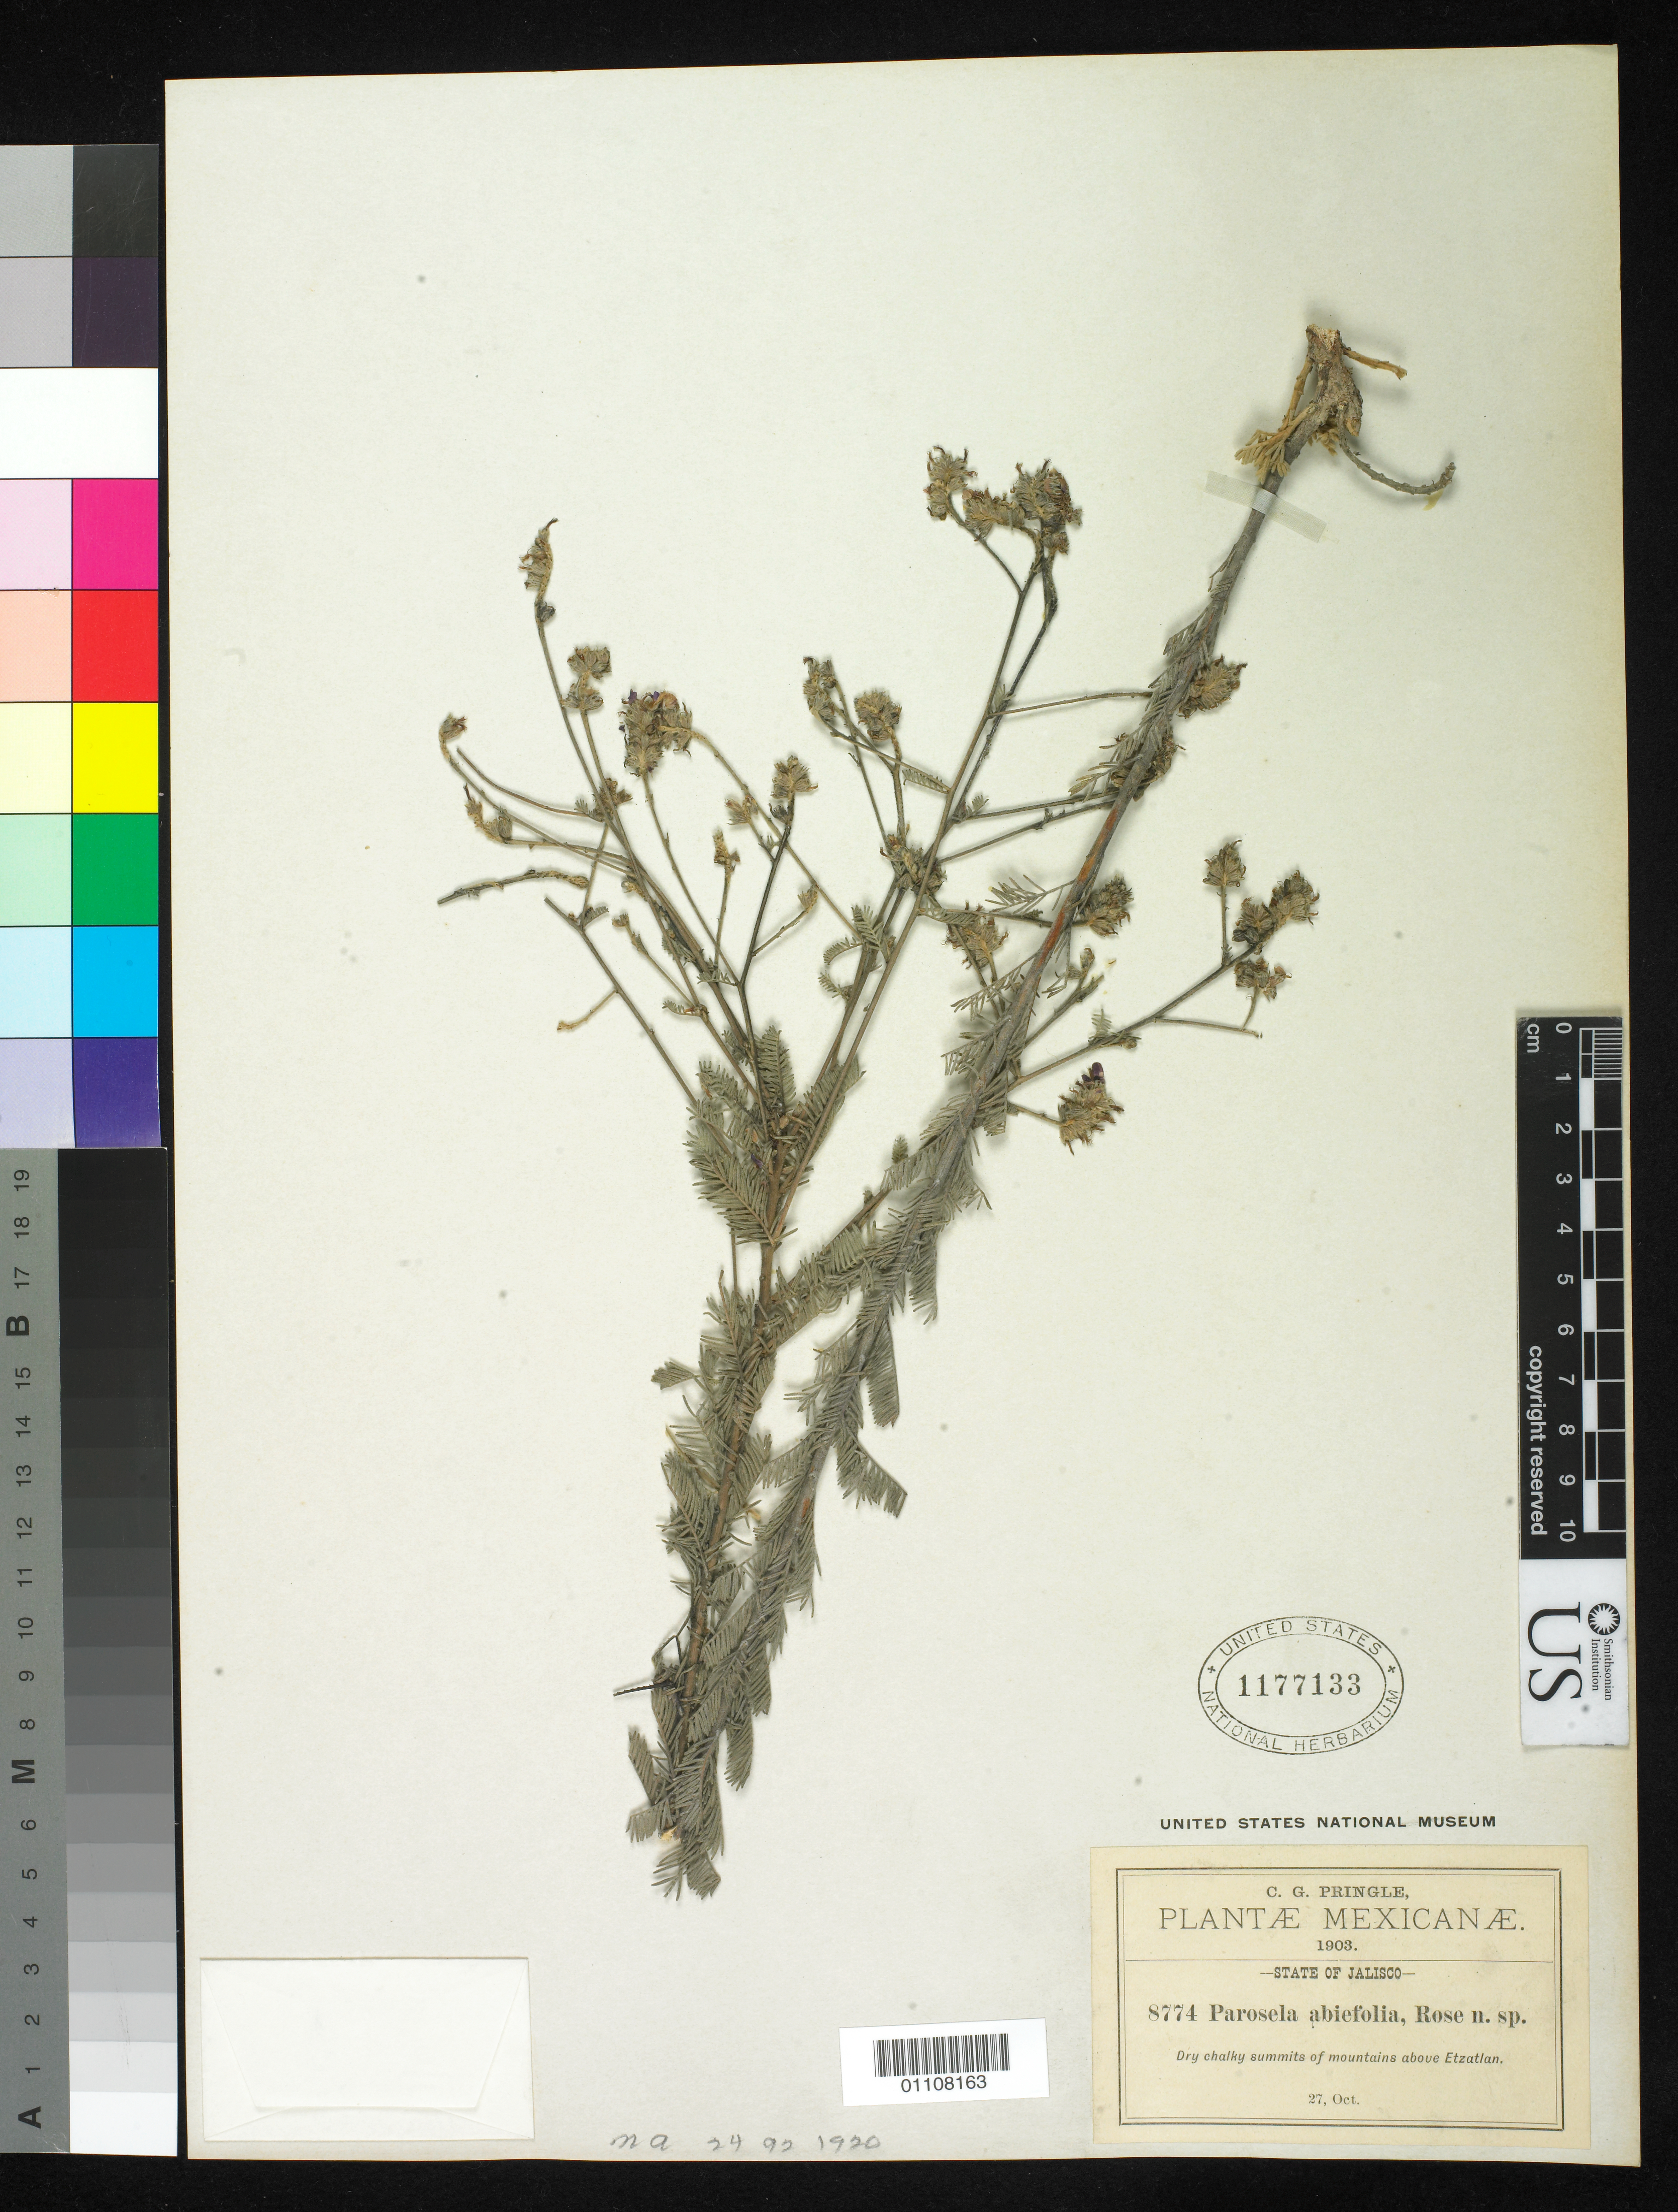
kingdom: Plantae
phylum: Tracheophyta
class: Magnoliopsida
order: Fabales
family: Fabaceae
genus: Parosela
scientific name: Parosela abietifolia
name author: Rose ex Rydb.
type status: Isotype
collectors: C. G. Pringle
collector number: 8774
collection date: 1903-10-27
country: Mexico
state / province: Jalisco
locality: Mountains above Etzatlan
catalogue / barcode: US 1177133